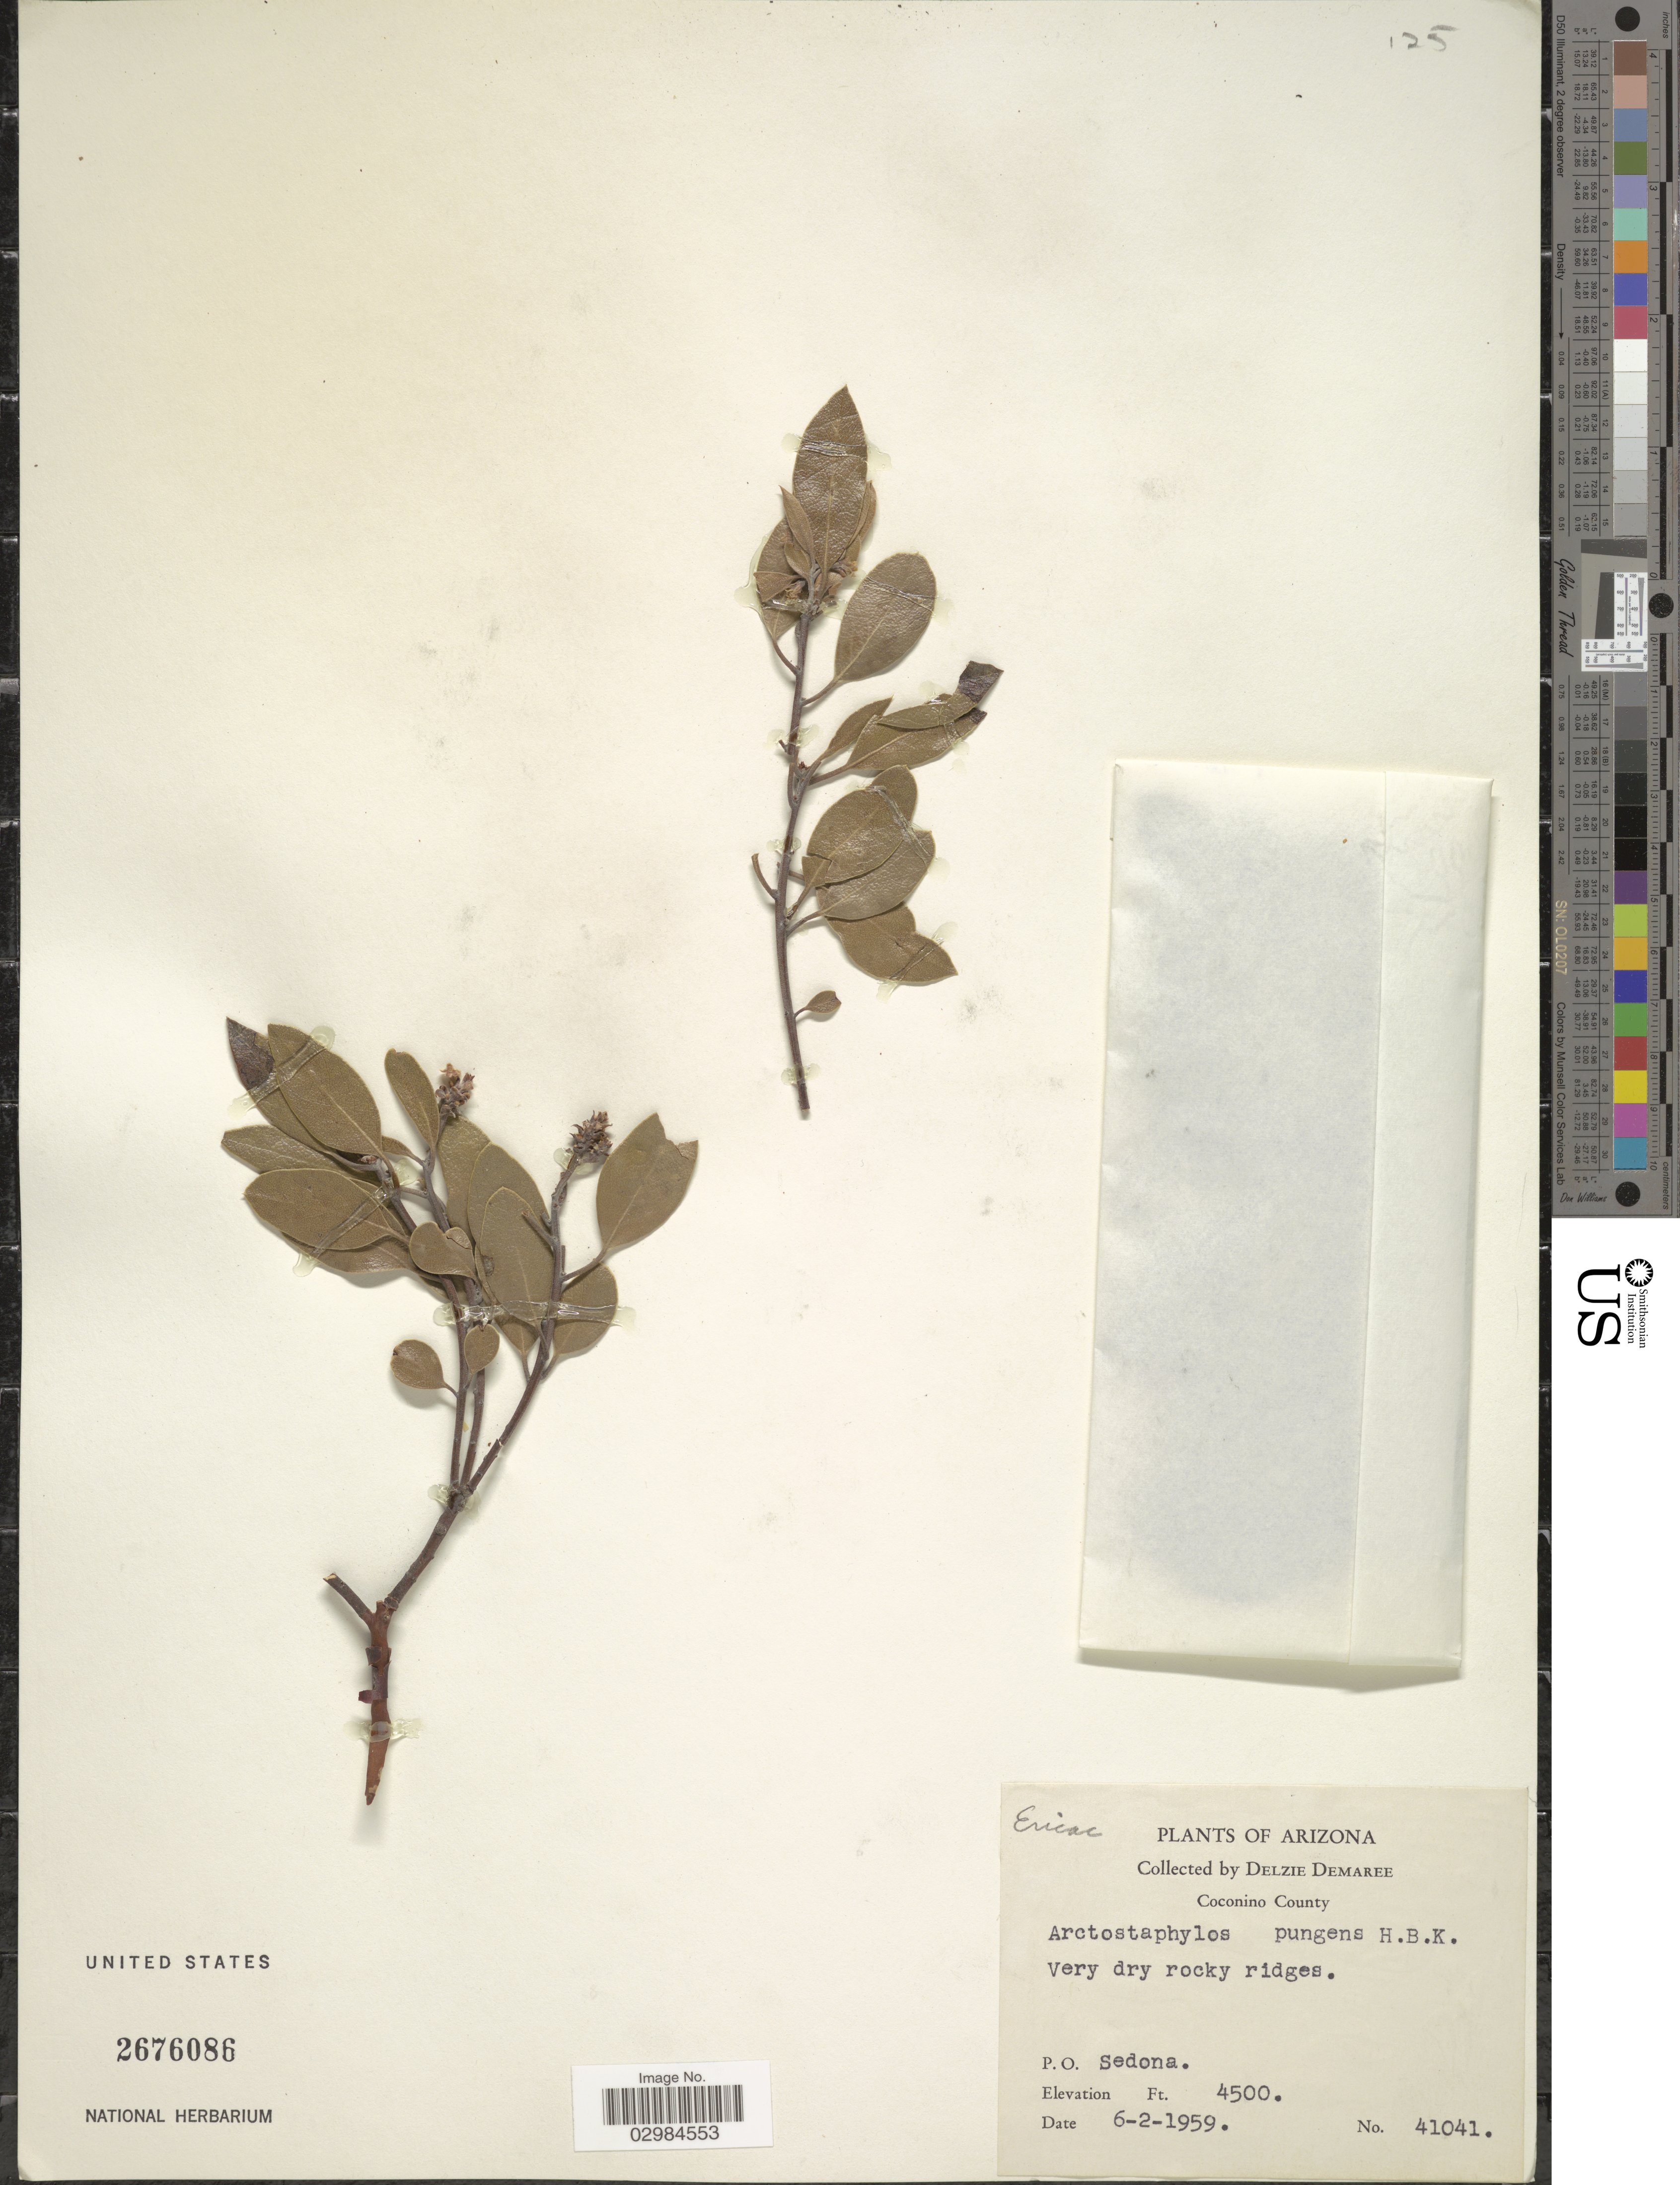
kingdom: Plantae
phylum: Tracheophyta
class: Magnoliopsida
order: Ericales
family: Ericaceae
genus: Arctostaphylos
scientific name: Arctostaphylos pungens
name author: Kunth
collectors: D. Demaree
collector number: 41041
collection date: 1959-06-02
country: United States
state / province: Arizona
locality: Coconino County. Very dry rocky ridges. P. O. Sedona.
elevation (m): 1372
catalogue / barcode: US 2676086